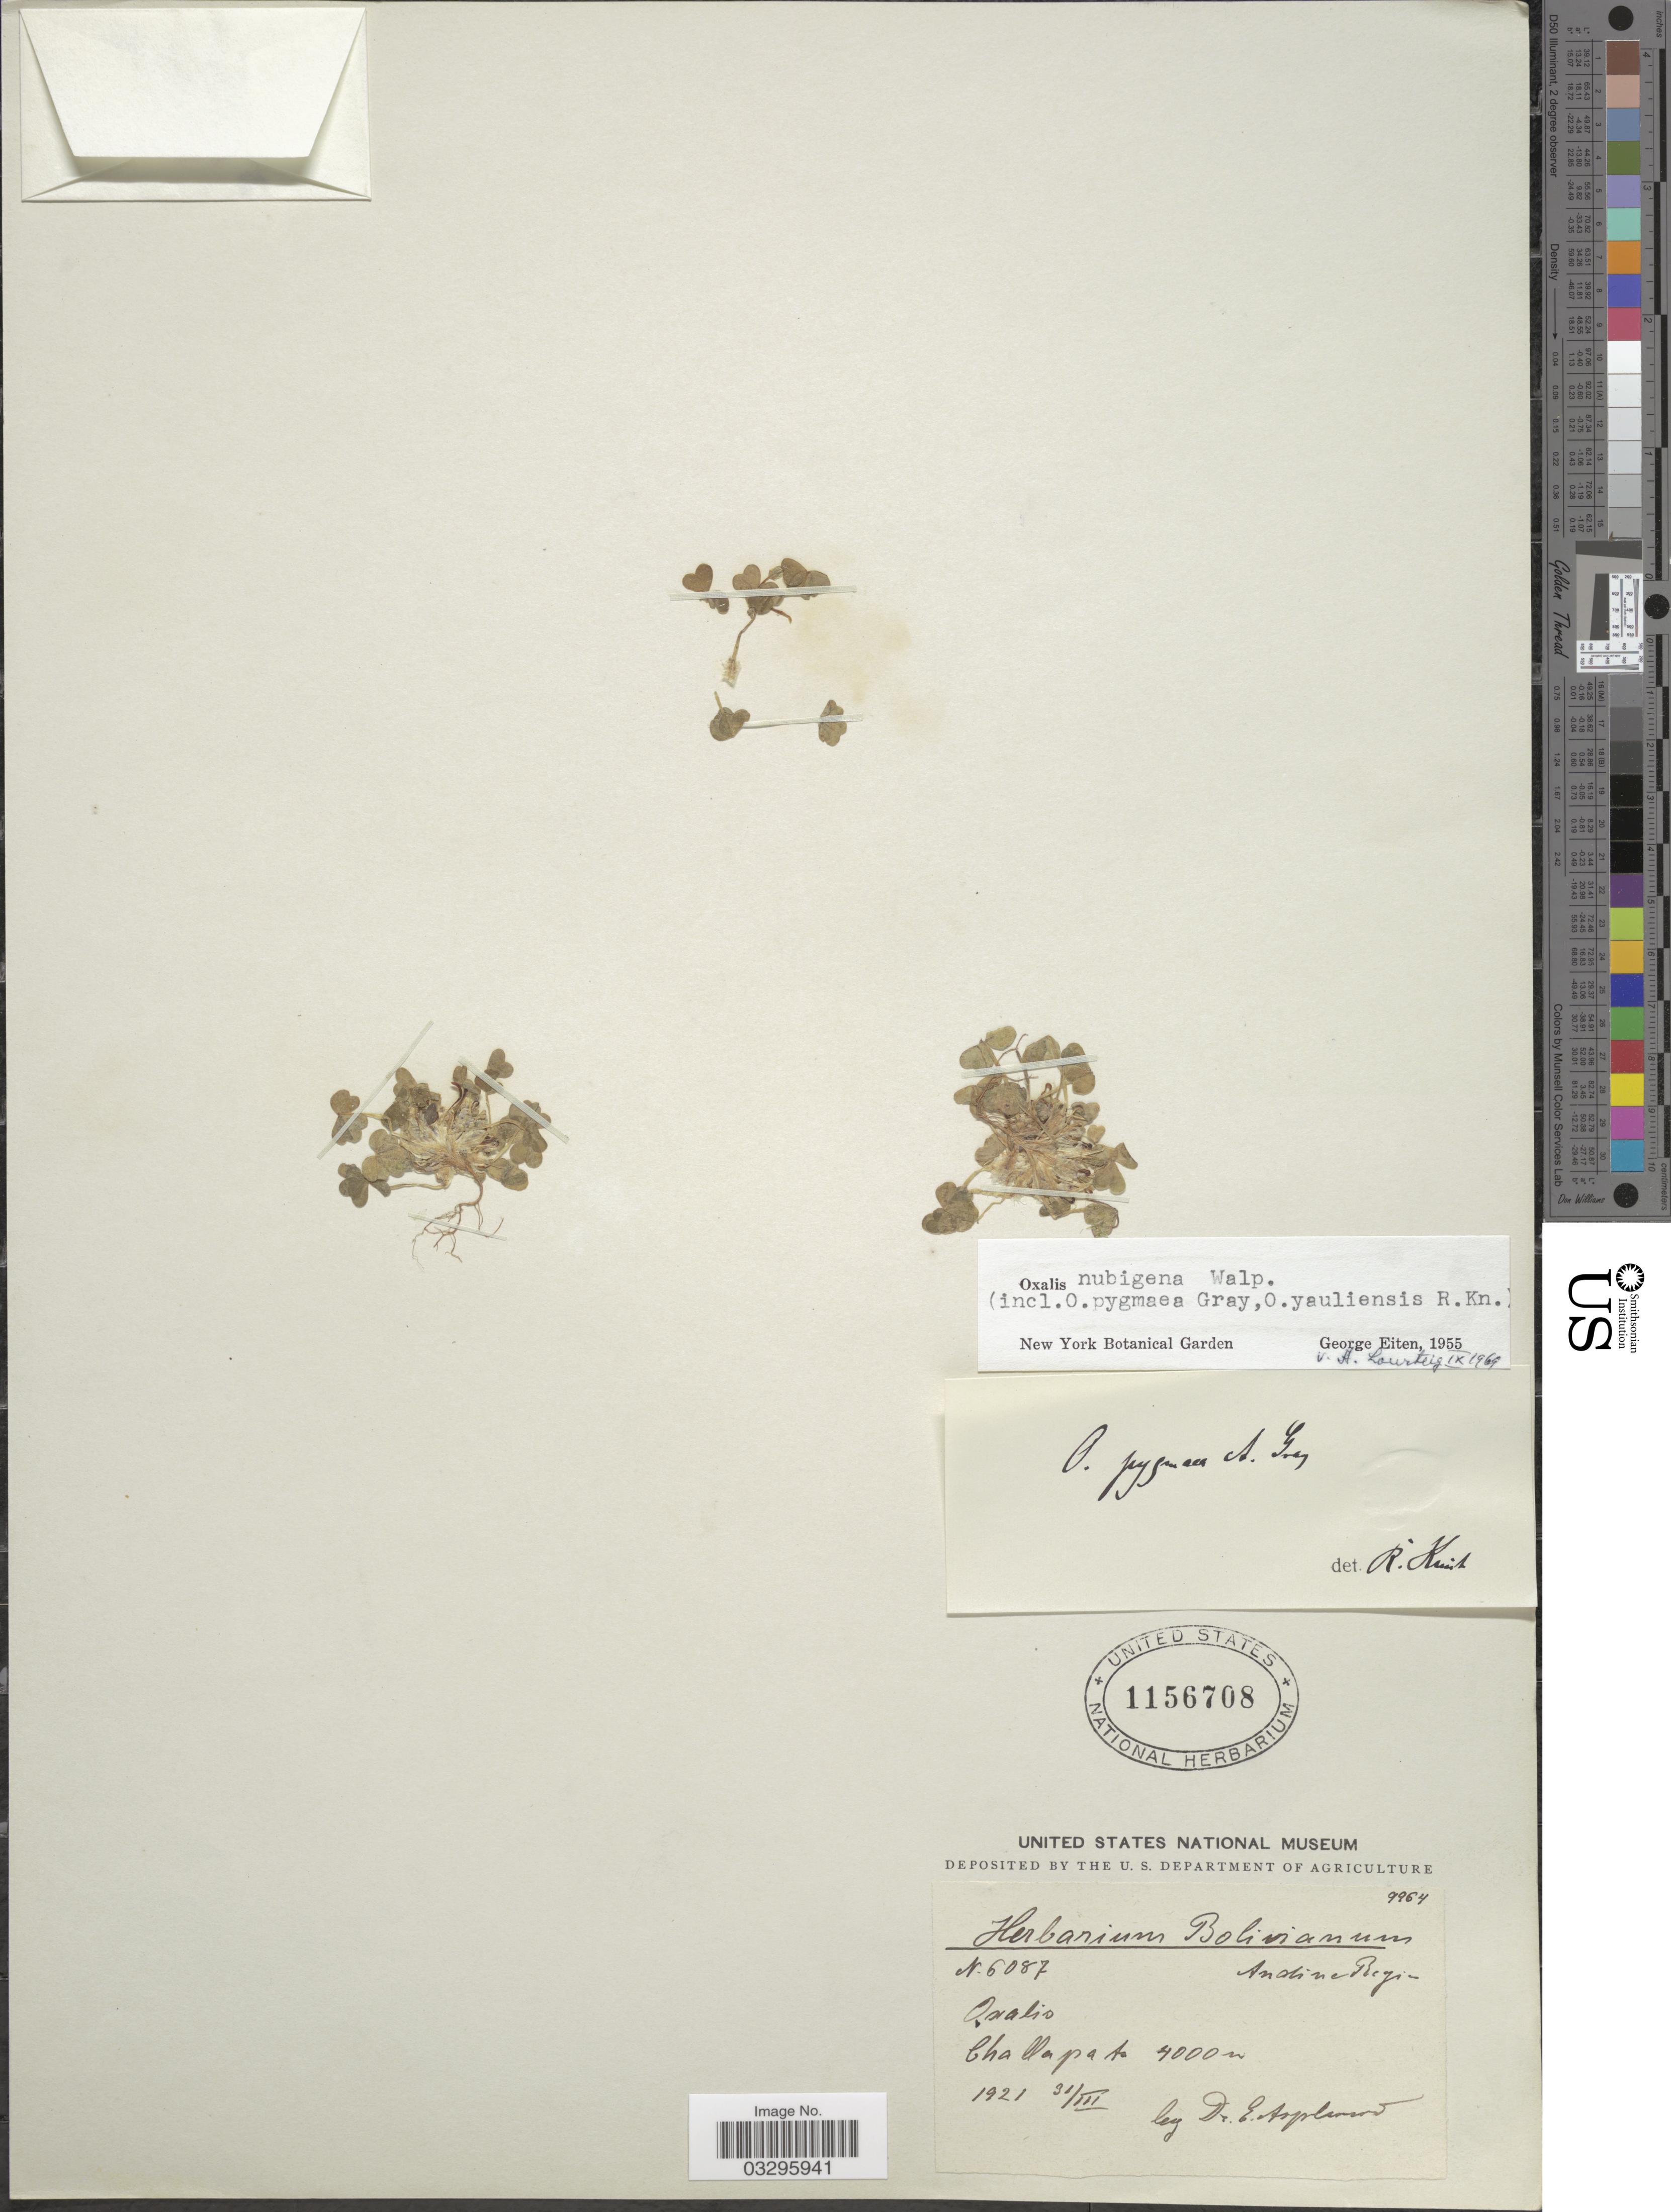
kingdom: Plantae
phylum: Tracheophyta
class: Magnoliopsida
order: Oxalidales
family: Oxalidaceae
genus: Oxalis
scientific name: Oxalis nubigena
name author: Walp.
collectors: E. Asplund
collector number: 6087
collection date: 1921-03-31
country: Bolivia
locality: Andine Region. Challapata.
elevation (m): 4000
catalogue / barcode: US 1156708